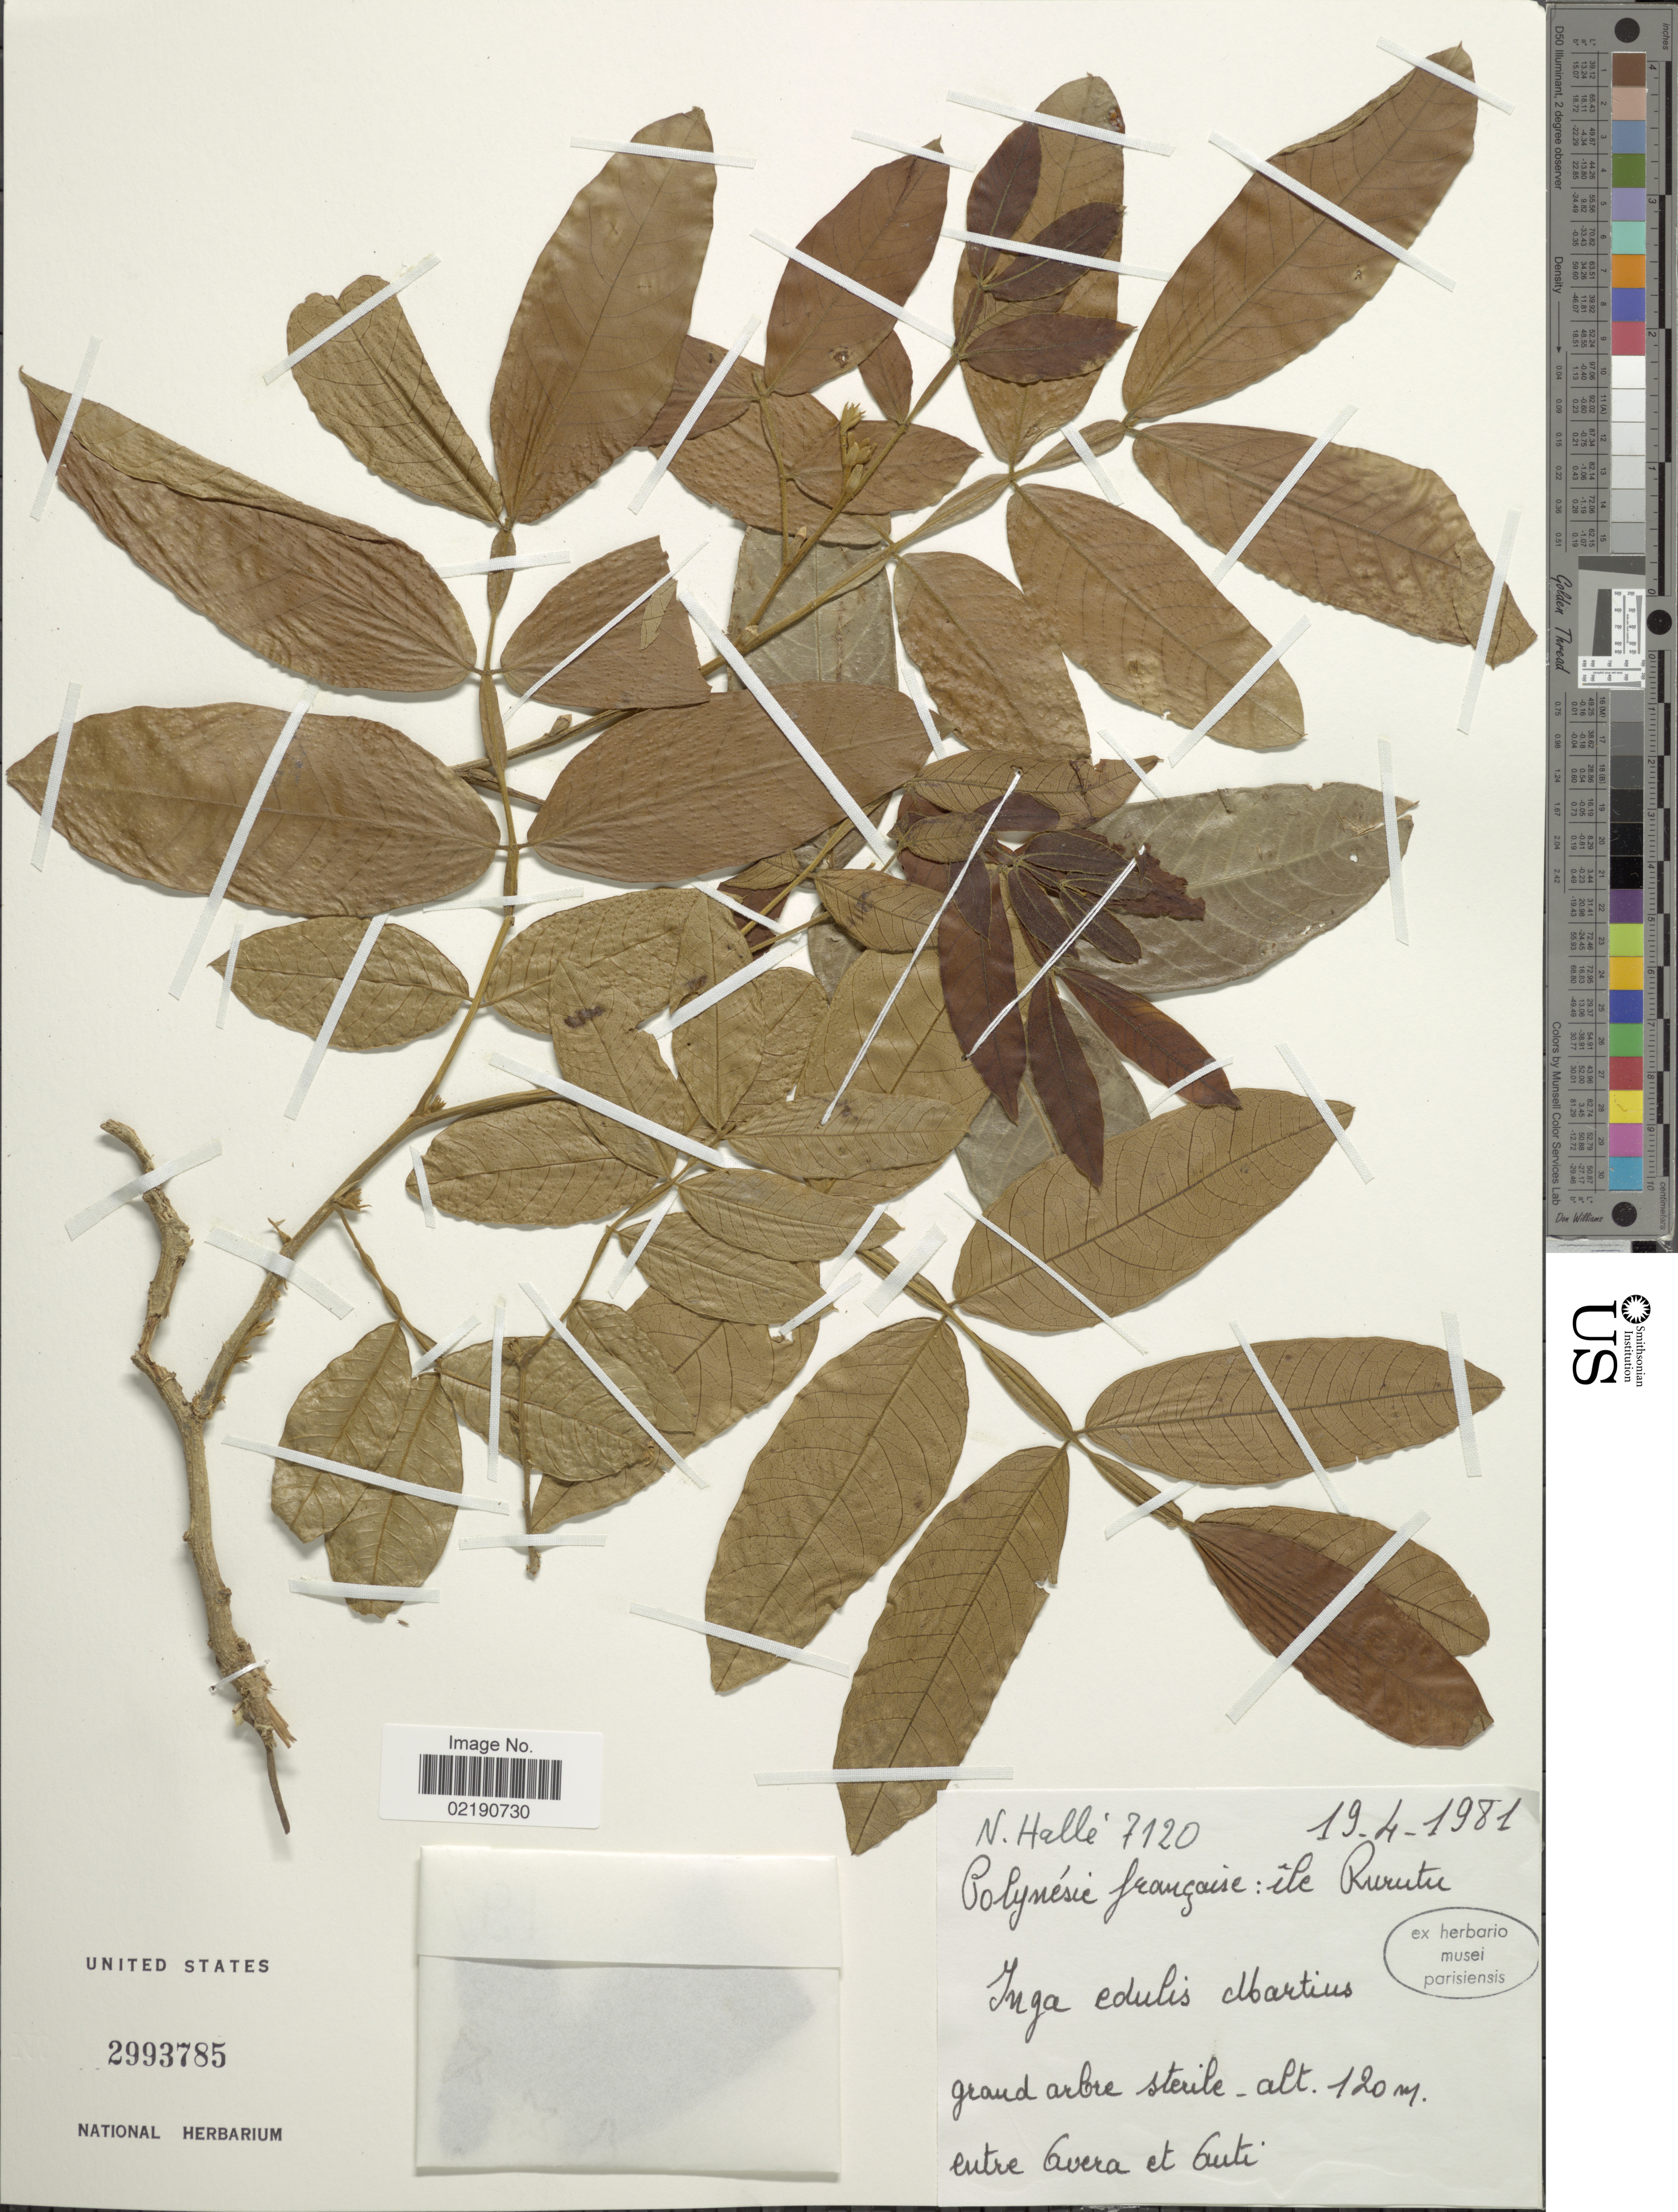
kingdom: Plantae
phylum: Tracheophyta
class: Magnoliopsida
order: Fabales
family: Fabaceae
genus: Inga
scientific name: Inga edulis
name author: Mart.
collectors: N. Hallé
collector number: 7120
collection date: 1981-04-19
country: French Polynesia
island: Rurutu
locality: ile Rurutu, entre Cuera et Cuiti [interpreted]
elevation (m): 120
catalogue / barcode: US 2993785